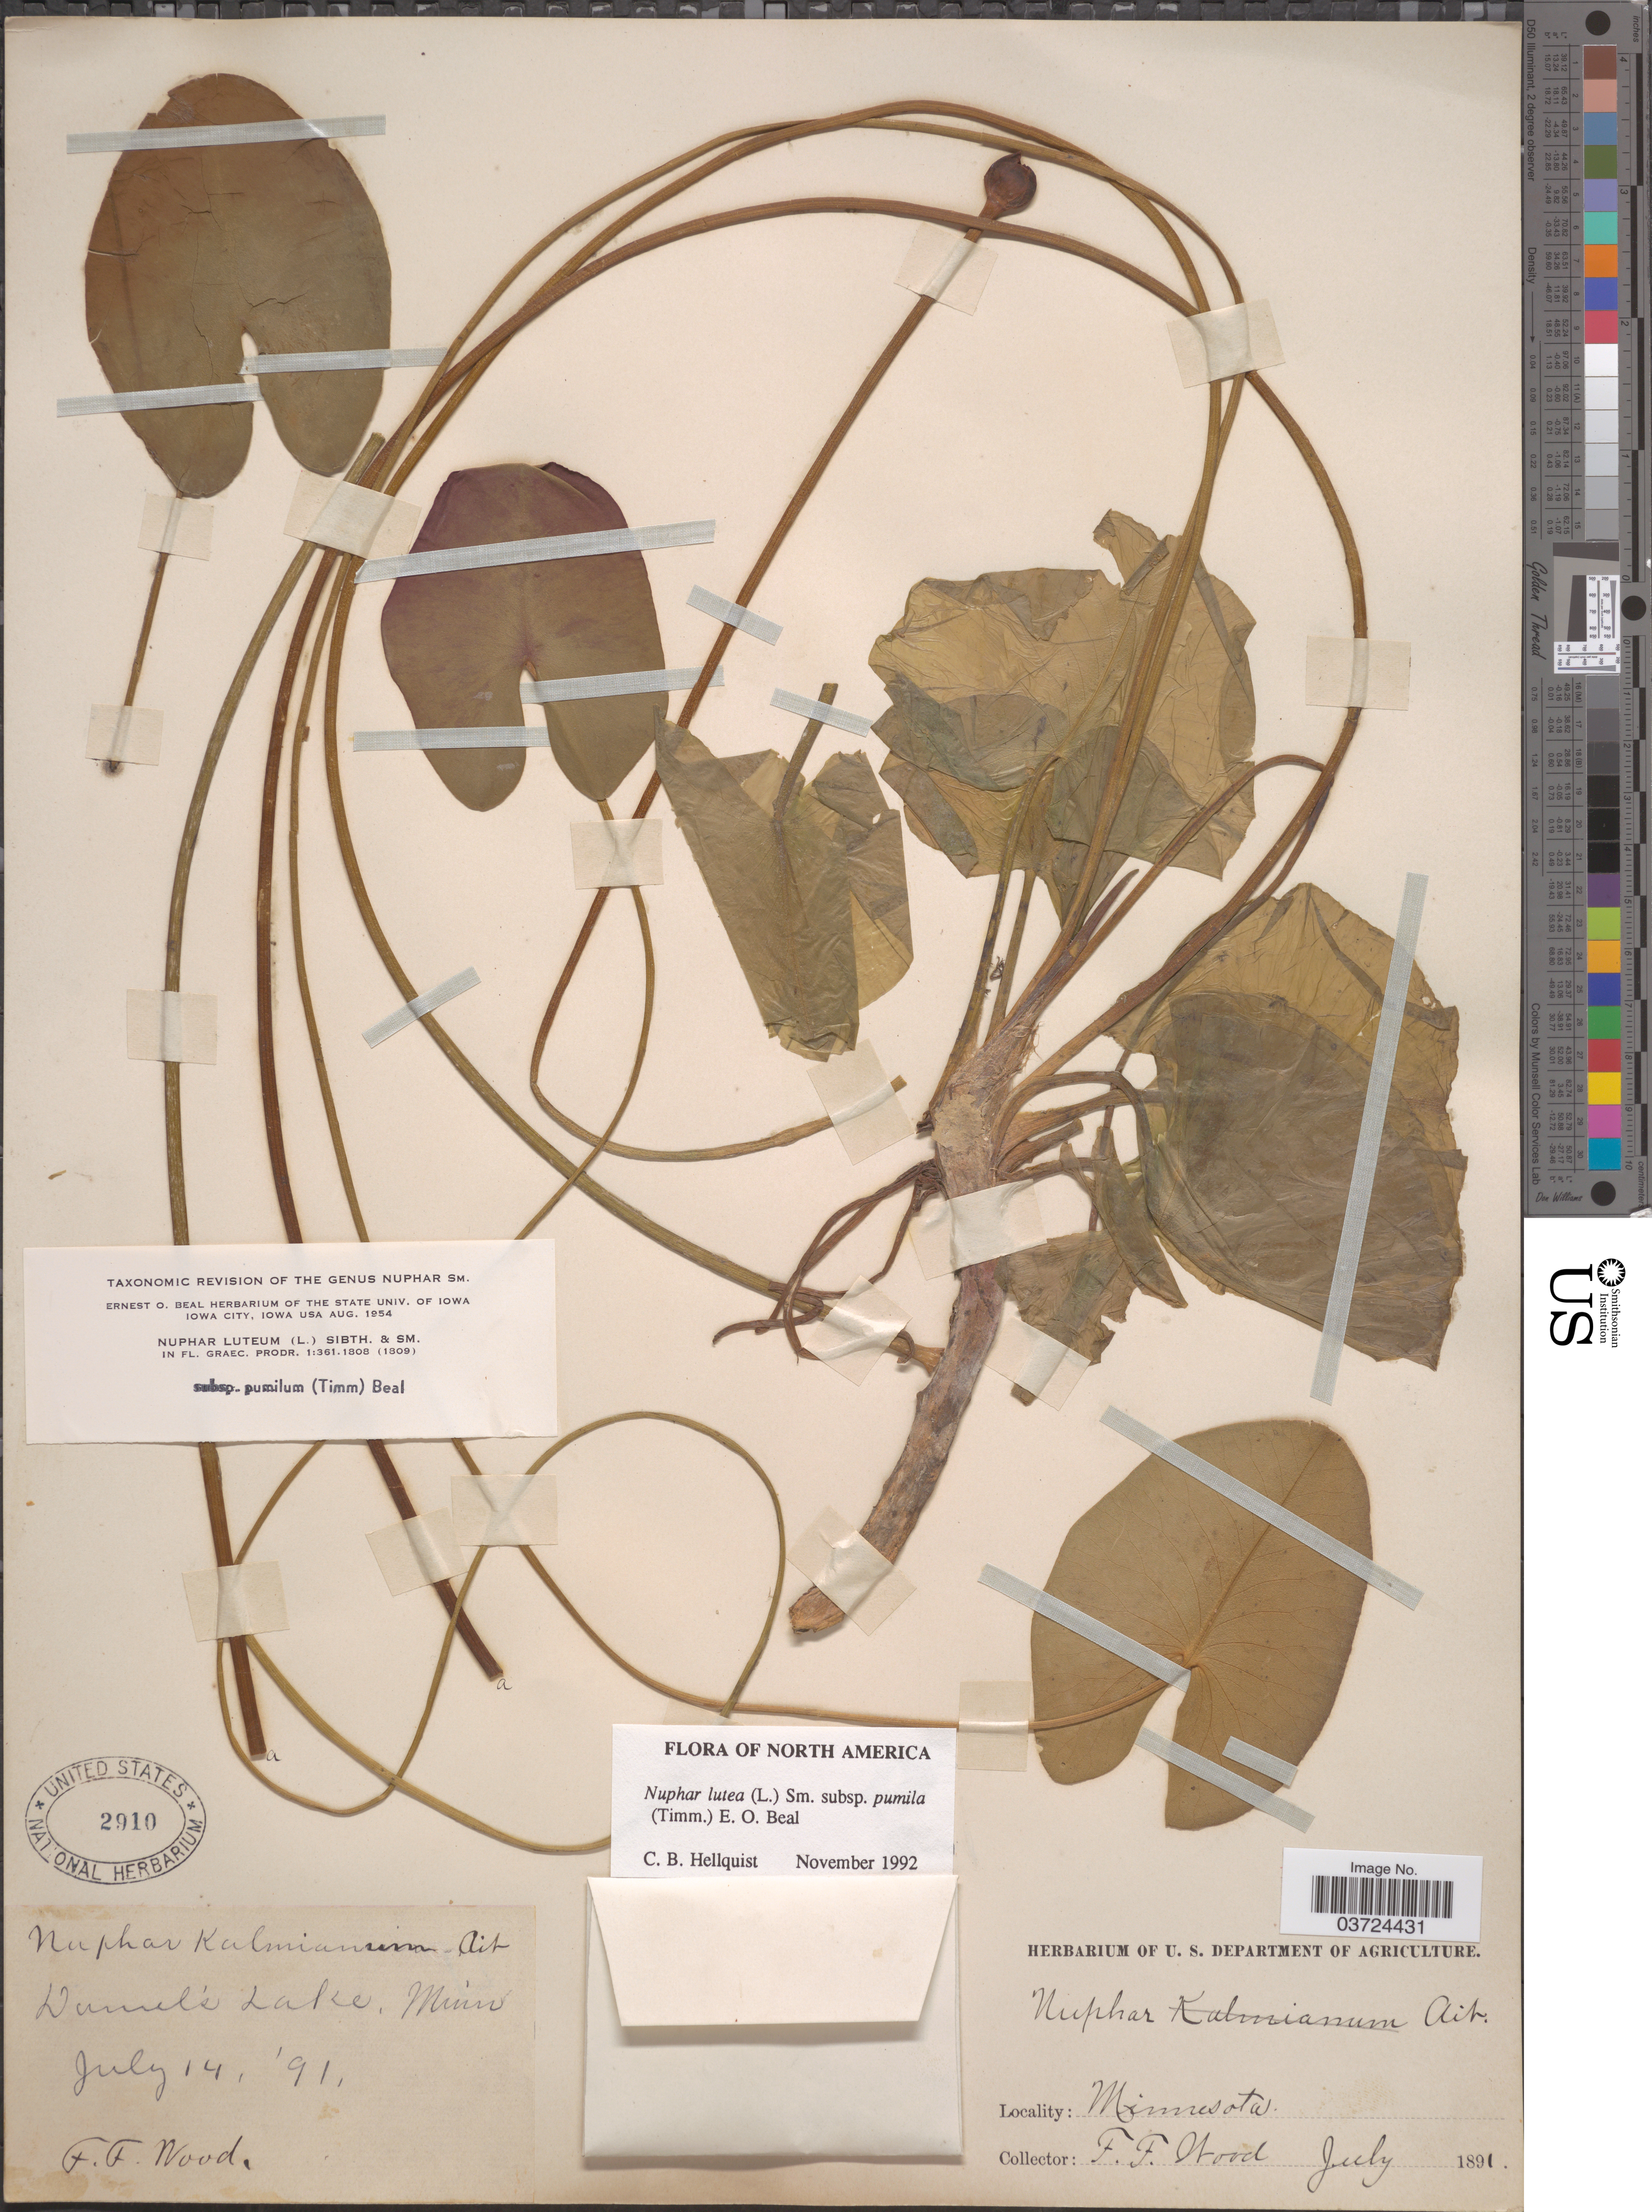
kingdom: Plantae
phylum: Tracheophyta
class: Magnoliopsida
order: Nymphaeales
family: Nymphaeaceae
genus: Nuphar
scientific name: Nuphar lutea subsp. pumila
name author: (Timm) DC.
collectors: F. Wood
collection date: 1891-07-14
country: United States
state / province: Minnesota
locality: Dumel's Lake.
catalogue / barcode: US 2910